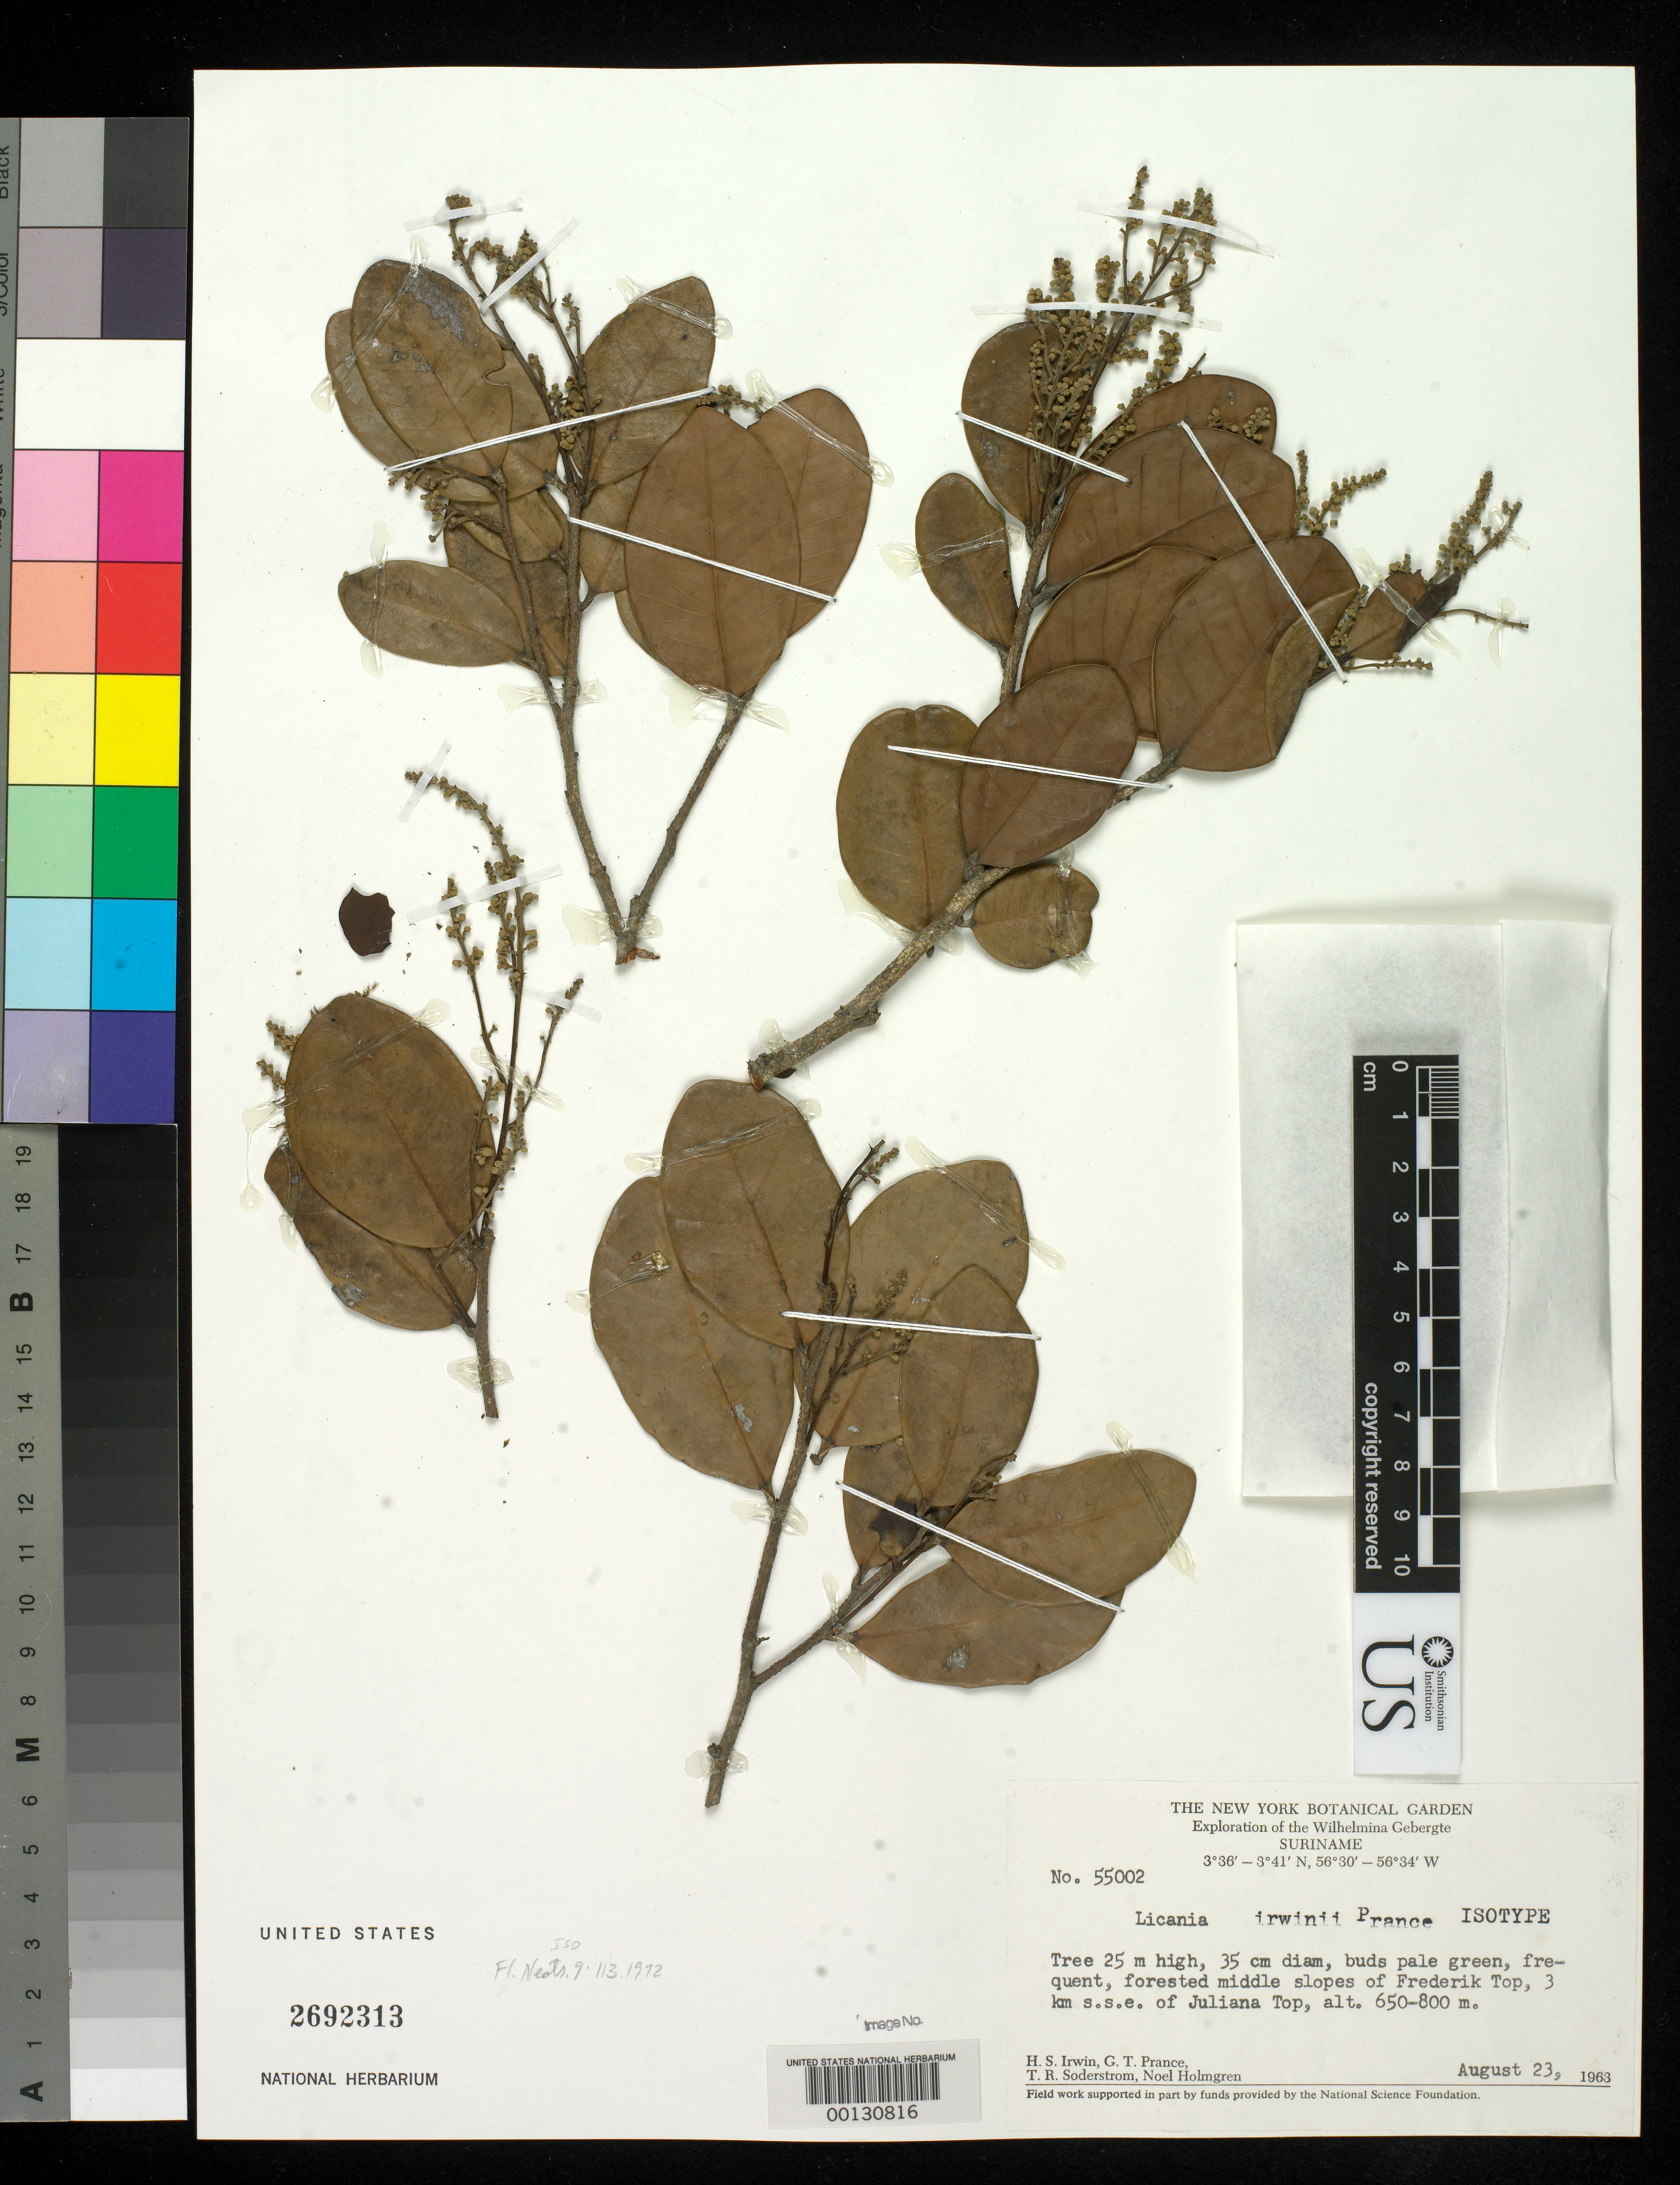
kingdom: Plantae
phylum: Tracheophyta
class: Magnoliopsida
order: Malpighiales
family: Chrysobalanaceae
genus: Licania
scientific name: Licania irwinii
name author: Prance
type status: Isotype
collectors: H. Irwin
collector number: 55002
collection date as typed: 23 Aug 1963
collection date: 1963-08-23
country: Suriname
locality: Frederik Top, 3 km. SSE of Joliana Top.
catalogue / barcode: US 2692313